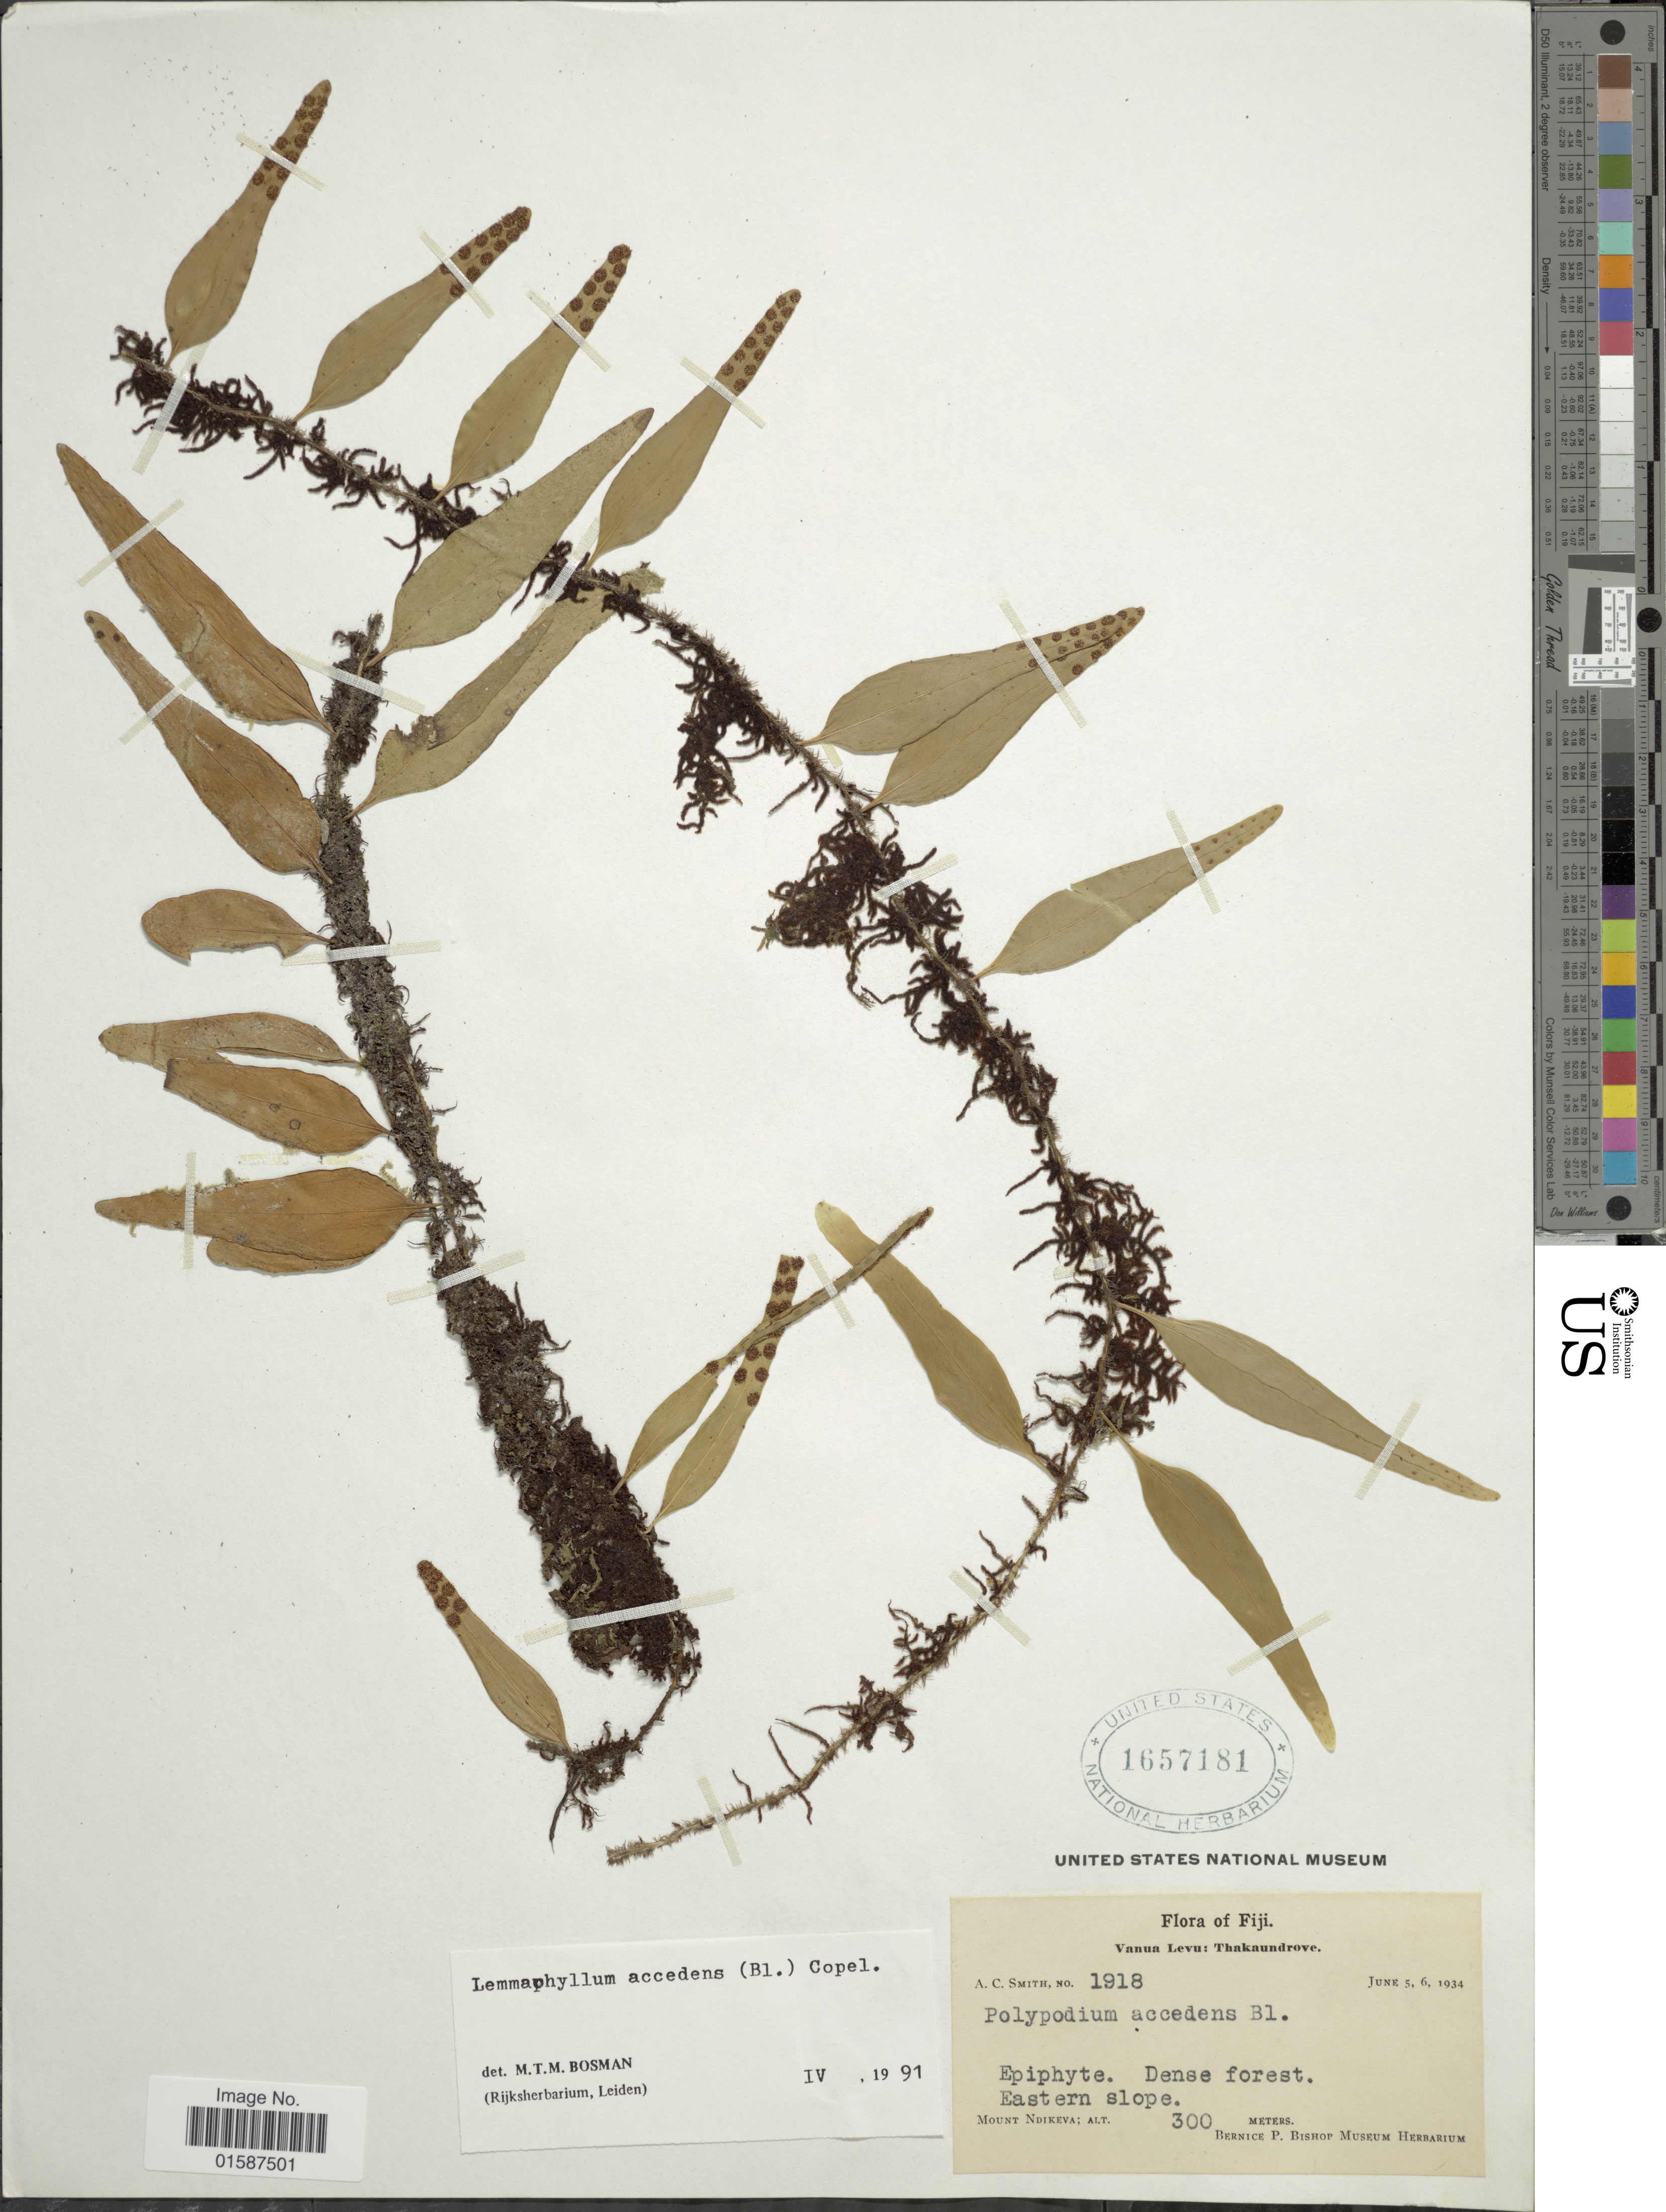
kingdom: Plantae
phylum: Tracheophyta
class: Polypodiopsida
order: Polypodiales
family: Polypodiaceae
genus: Lemmaphyllum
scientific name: Lemmaphyllum accedens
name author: (Blume) Donk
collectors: A. C. Smith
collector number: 1918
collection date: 1934-06-05/1934-06-06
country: Fiji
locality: Vanua Levu: Thakaundrove, epiphyte, dense forest, eastern slope, Mount Ndikeva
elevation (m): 300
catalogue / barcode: US 1657181